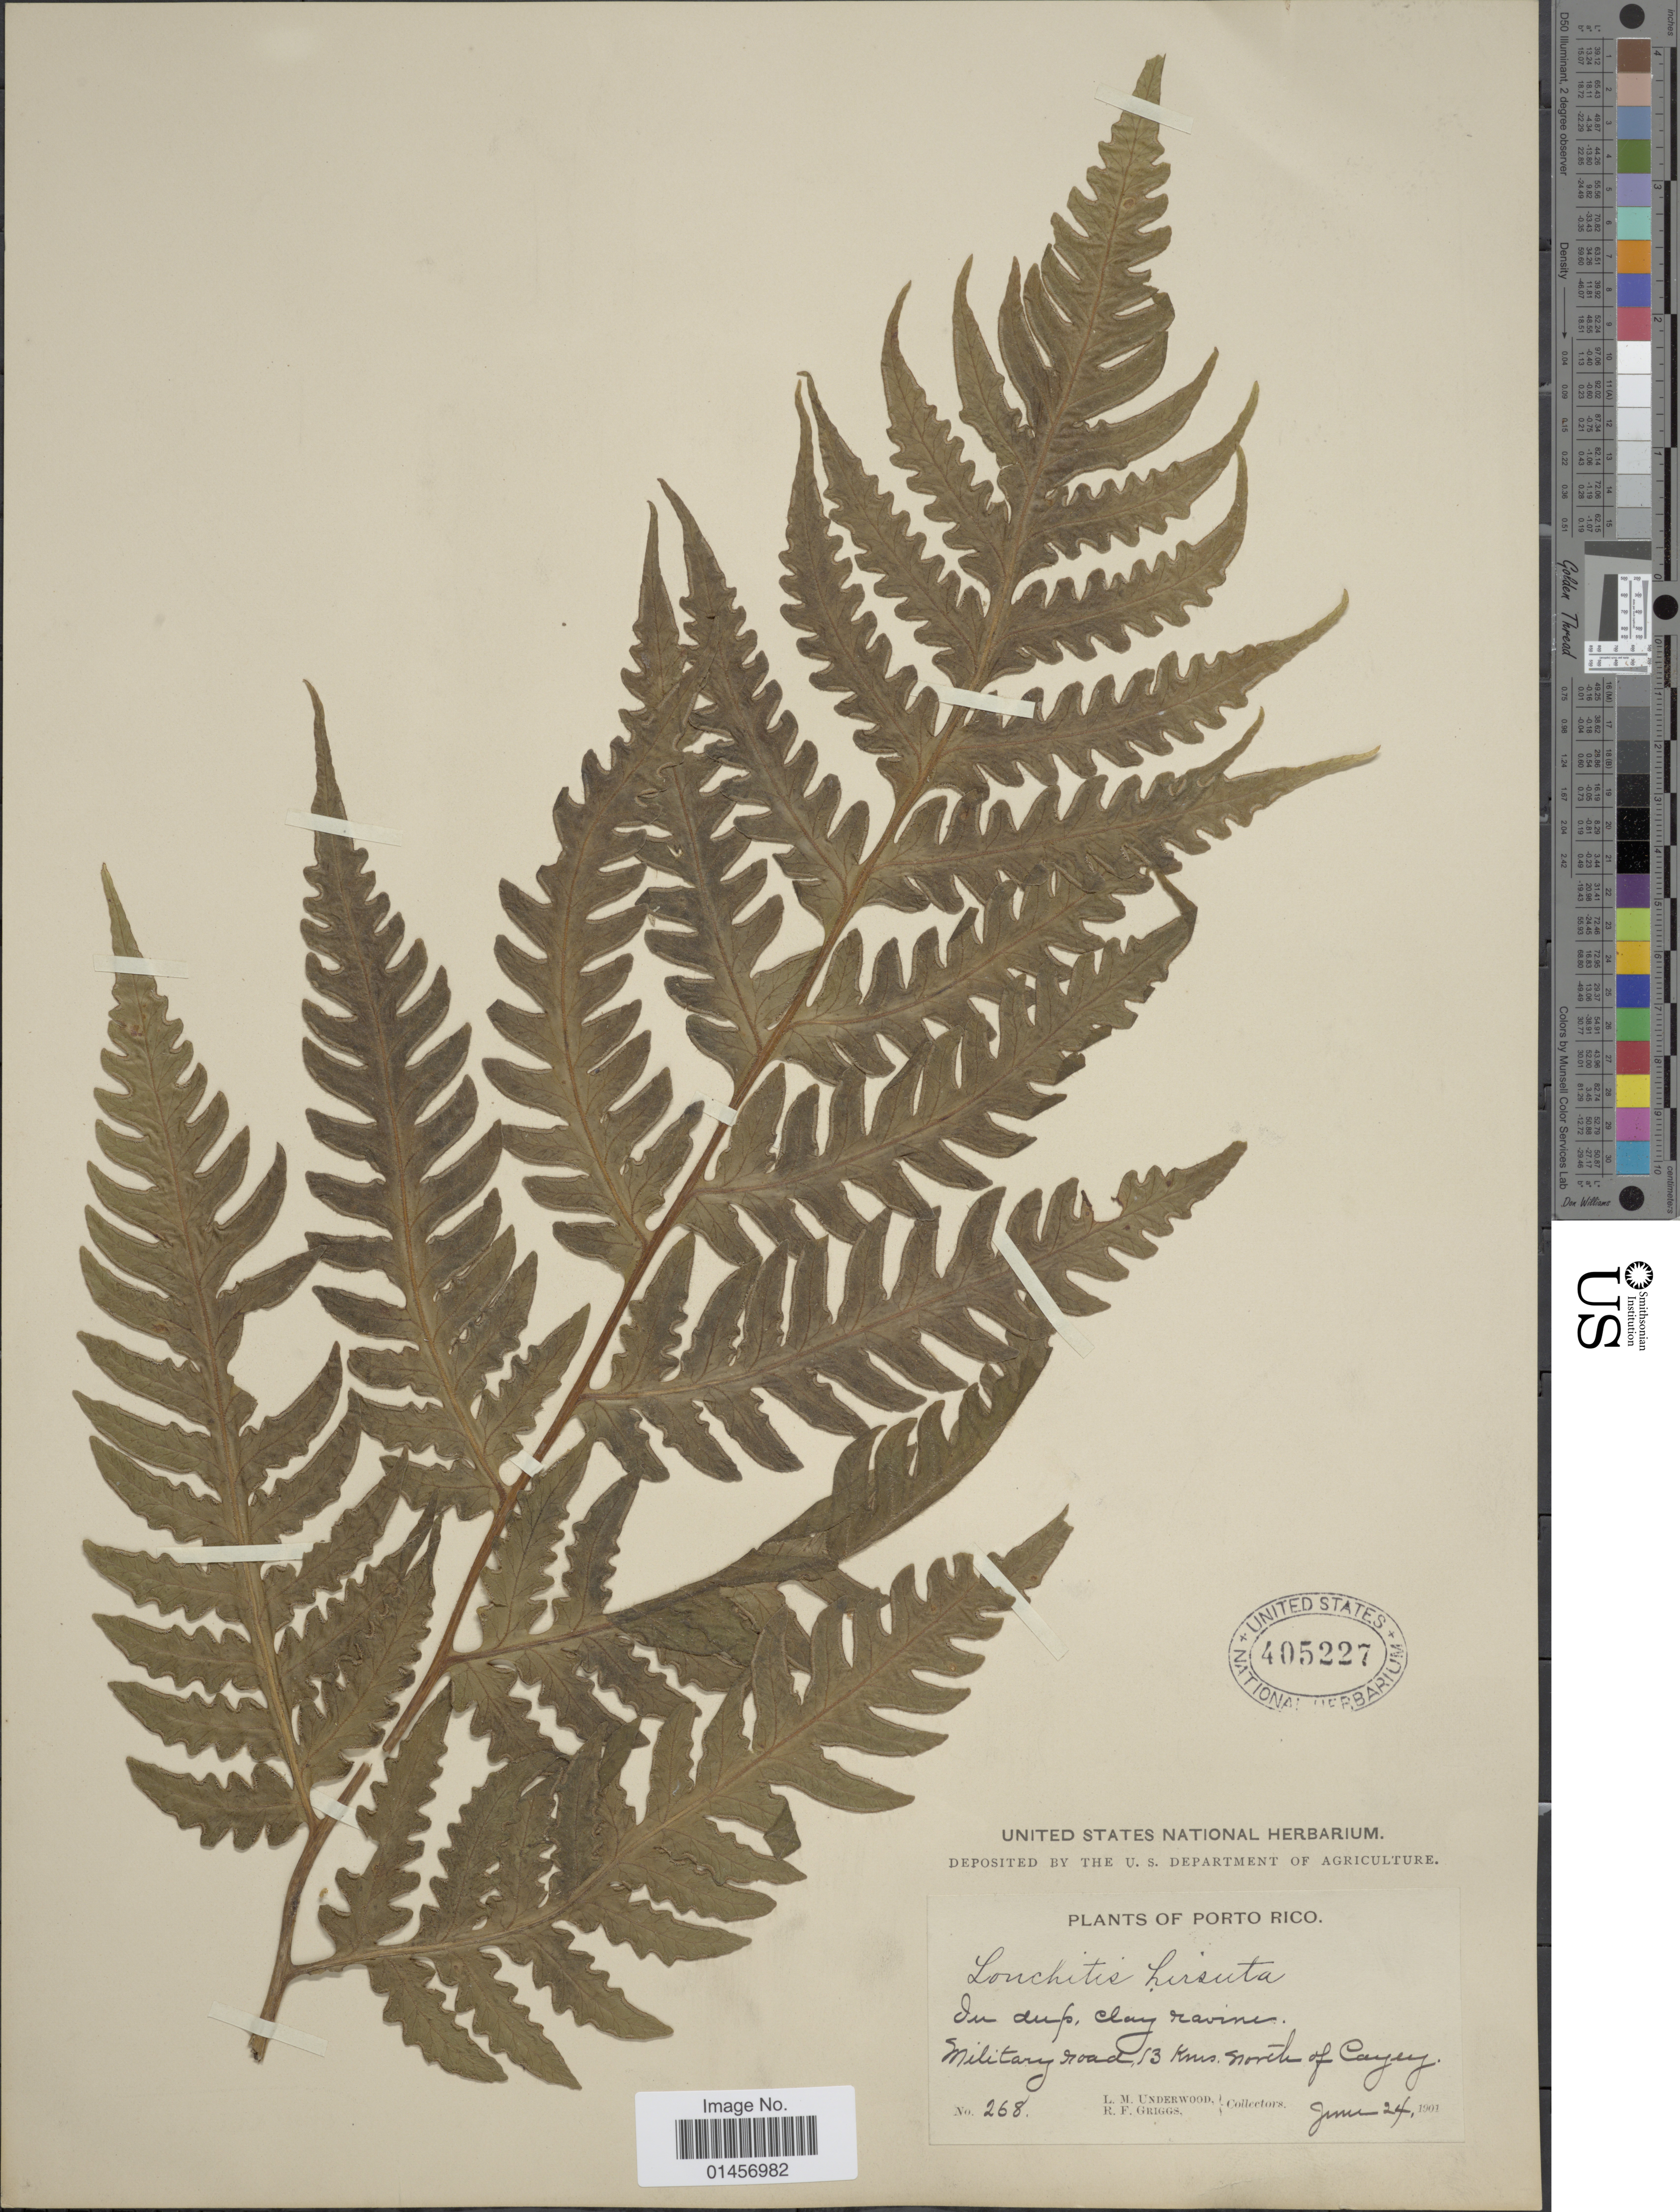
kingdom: Plantae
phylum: Tracheophyta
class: Polypodiopsida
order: Polypodiales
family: Lonchitidaceae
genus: Lonchitis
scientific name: Lonchitis hirsuta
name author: L.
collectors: L. M. Underwood & R. F. Griggs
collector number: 268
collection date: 1901-06-24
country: Puerto Rico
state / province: Çayey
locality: Porto Rico, Military road, 13 km south of Cayey.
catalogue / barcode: US 405227